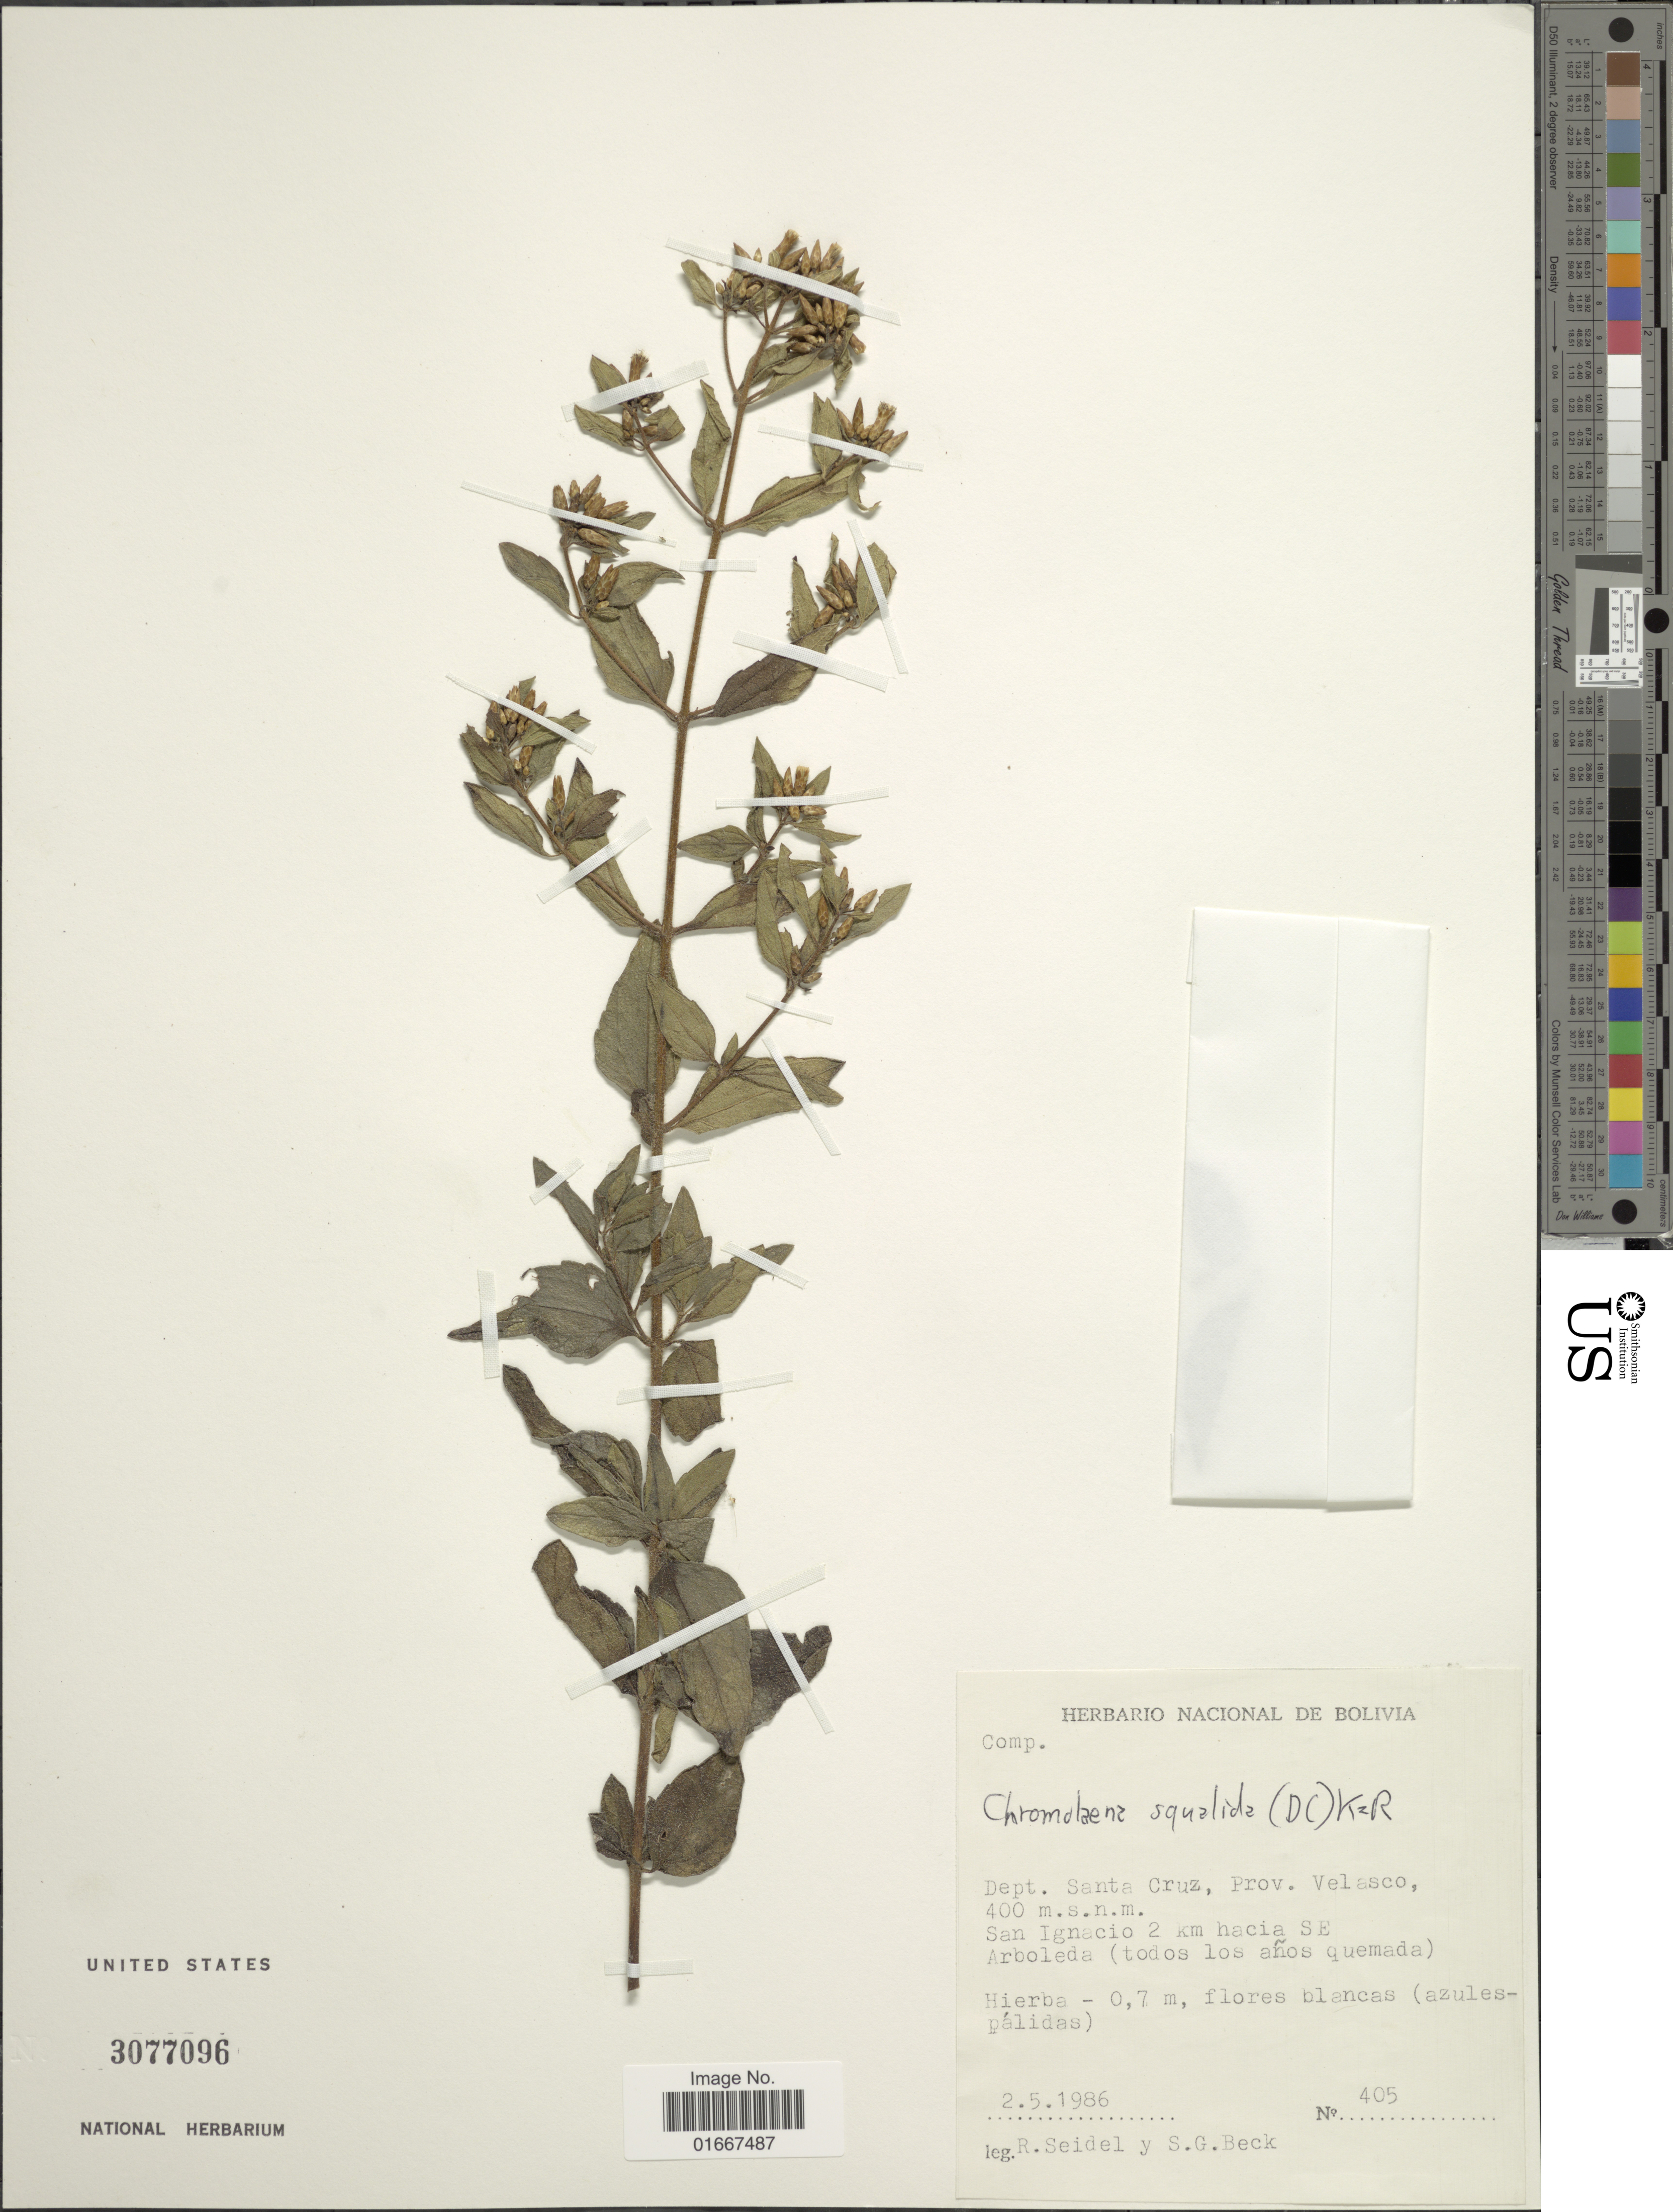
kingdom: Plantae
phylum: Tracheophyta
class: Magnoliopsida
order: Asterales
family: Asteraceae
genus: Chromolaena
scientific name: Chromolaena squalida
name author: (DC.) R.M. King & H. Rob.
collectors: R. Seidel & S. G. Beck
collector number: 405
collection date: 1986-05-02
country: Bolivia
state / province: Santa Cruz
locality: Prov. Velasco, San Ingacio 2 km hacia SE, Arboleda (todos los anos quemada)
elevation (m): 400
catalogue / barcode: US 3077096